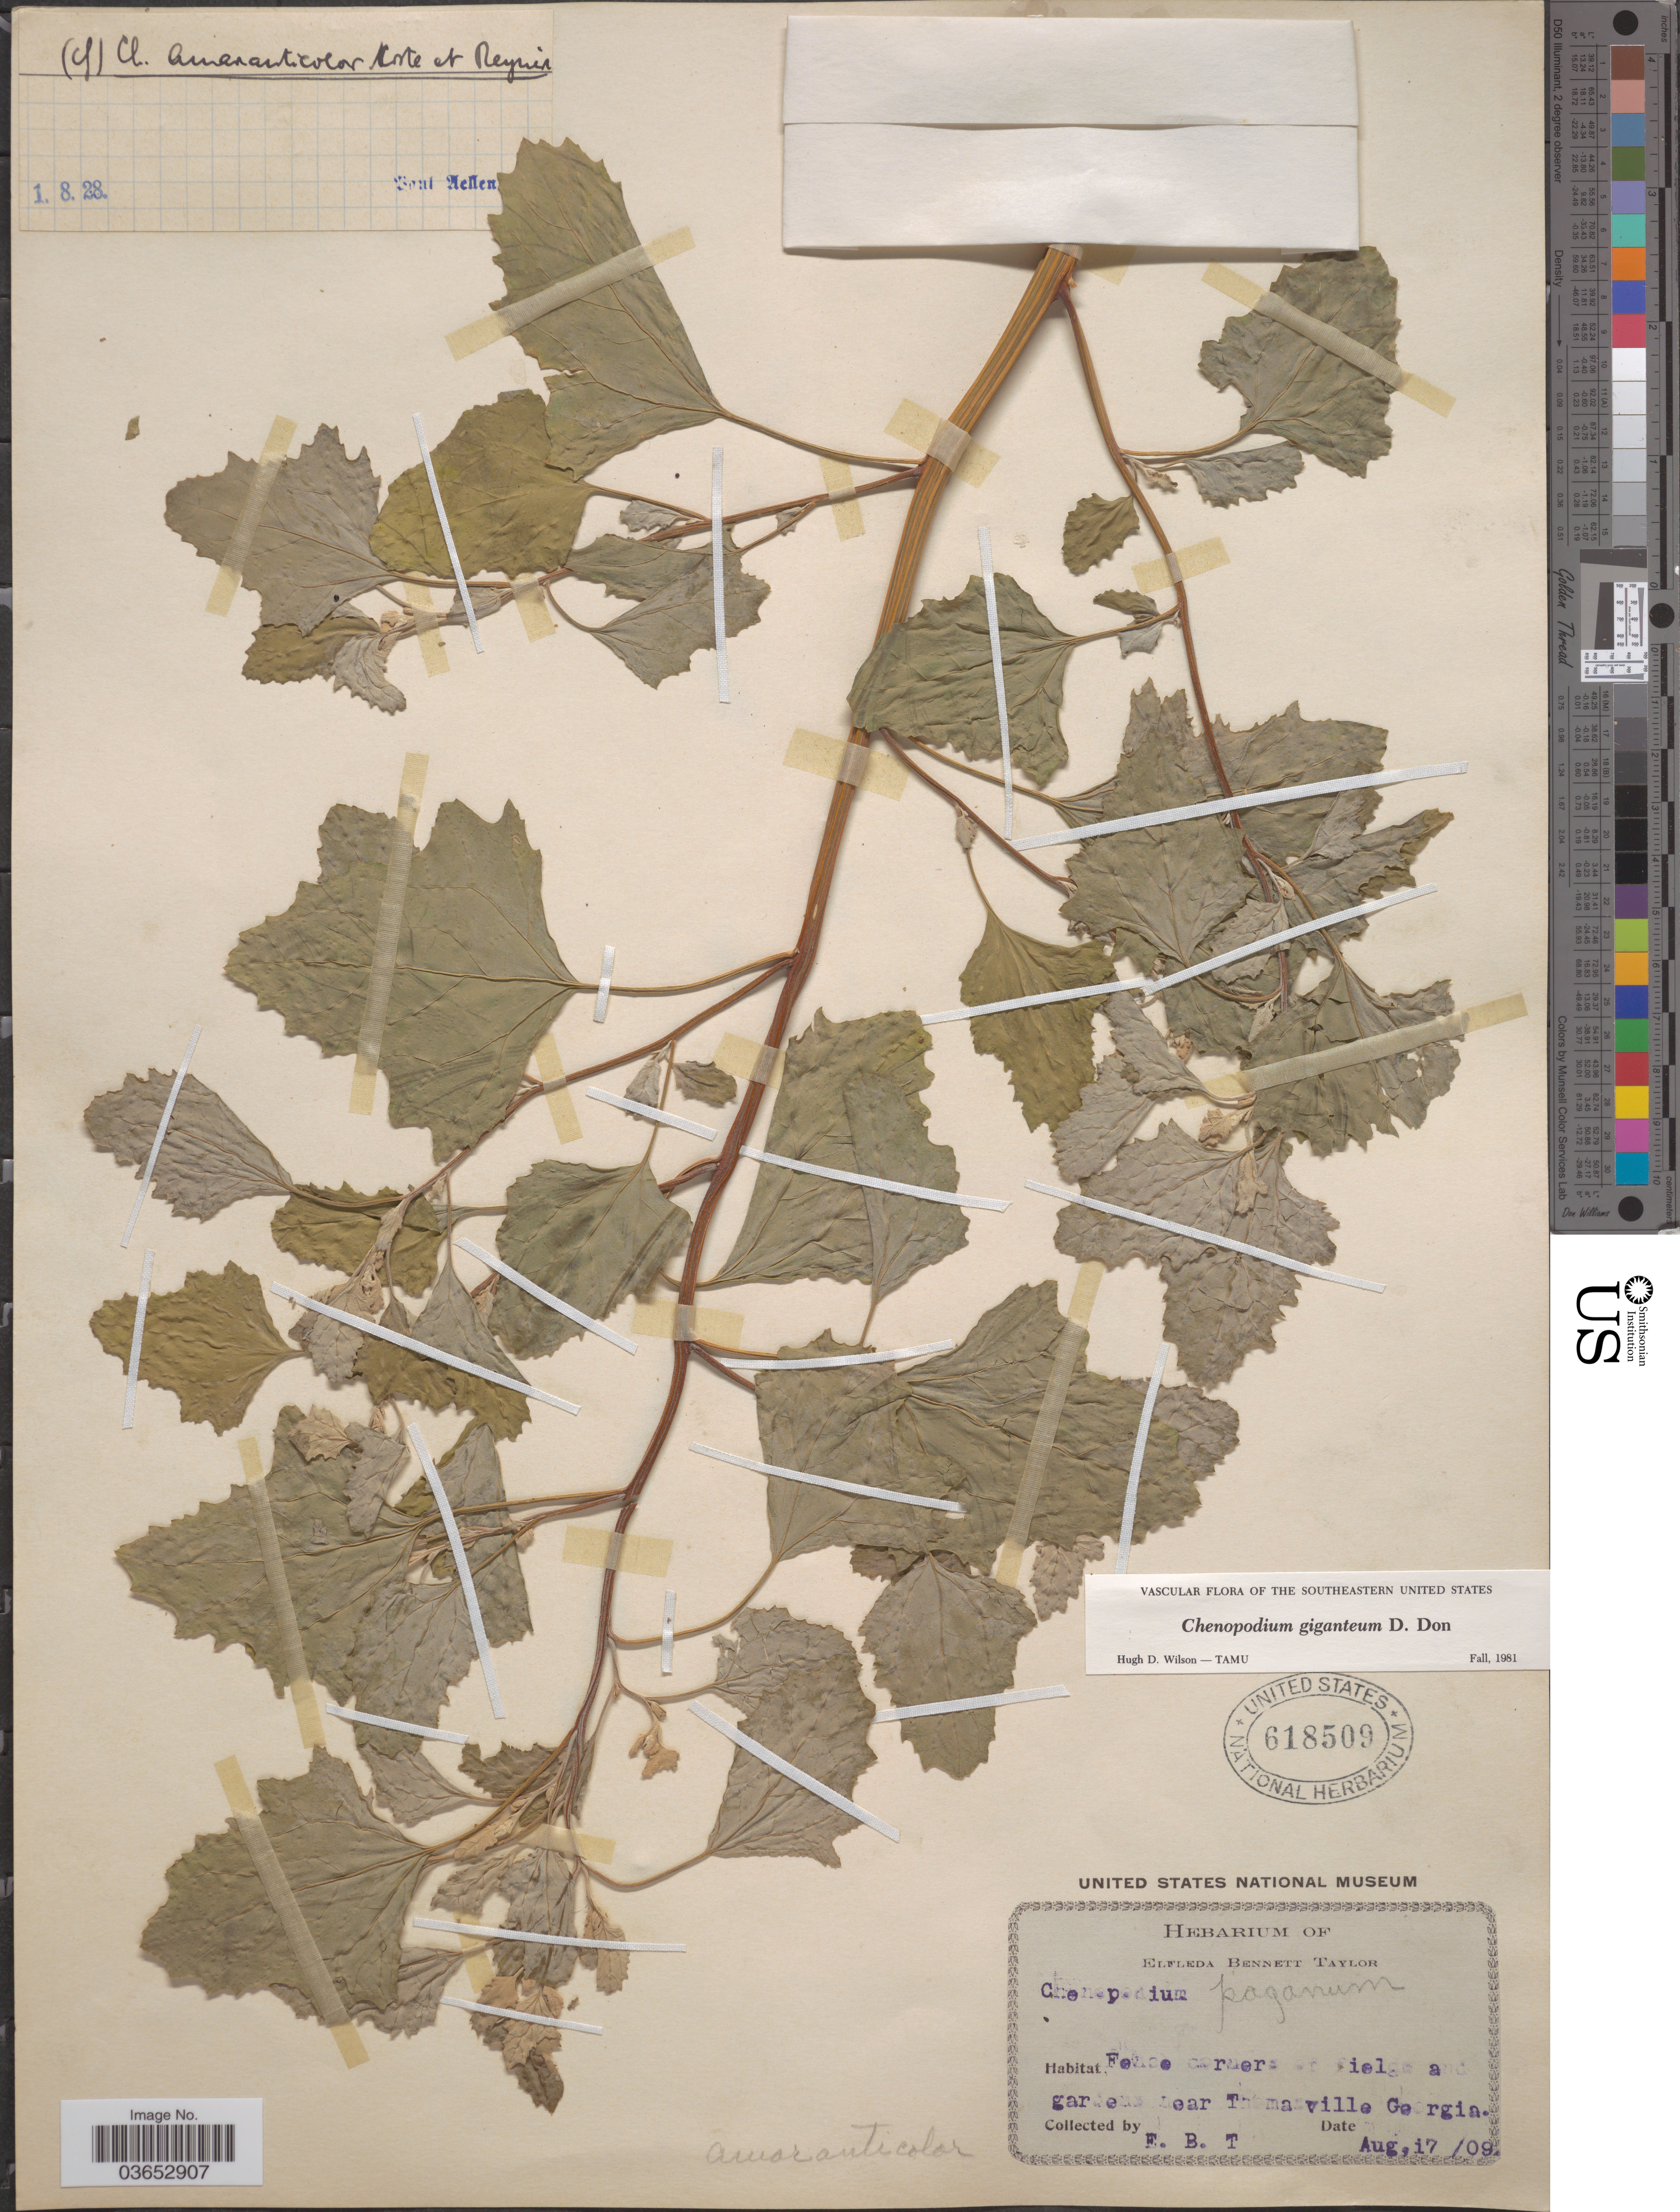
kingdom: Plantae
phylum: Tracheophyta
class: Magnoliopsida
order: Caryophyllales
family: Amaranthaceae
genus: Chenopodium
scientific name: Chenopodium giganteum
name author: D. Don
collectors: E. B. Taylor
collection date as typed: Transcribed d/m/y: 17/8/9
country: United States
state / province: Georgia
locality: Near Thomasville.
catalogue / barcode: US 618509